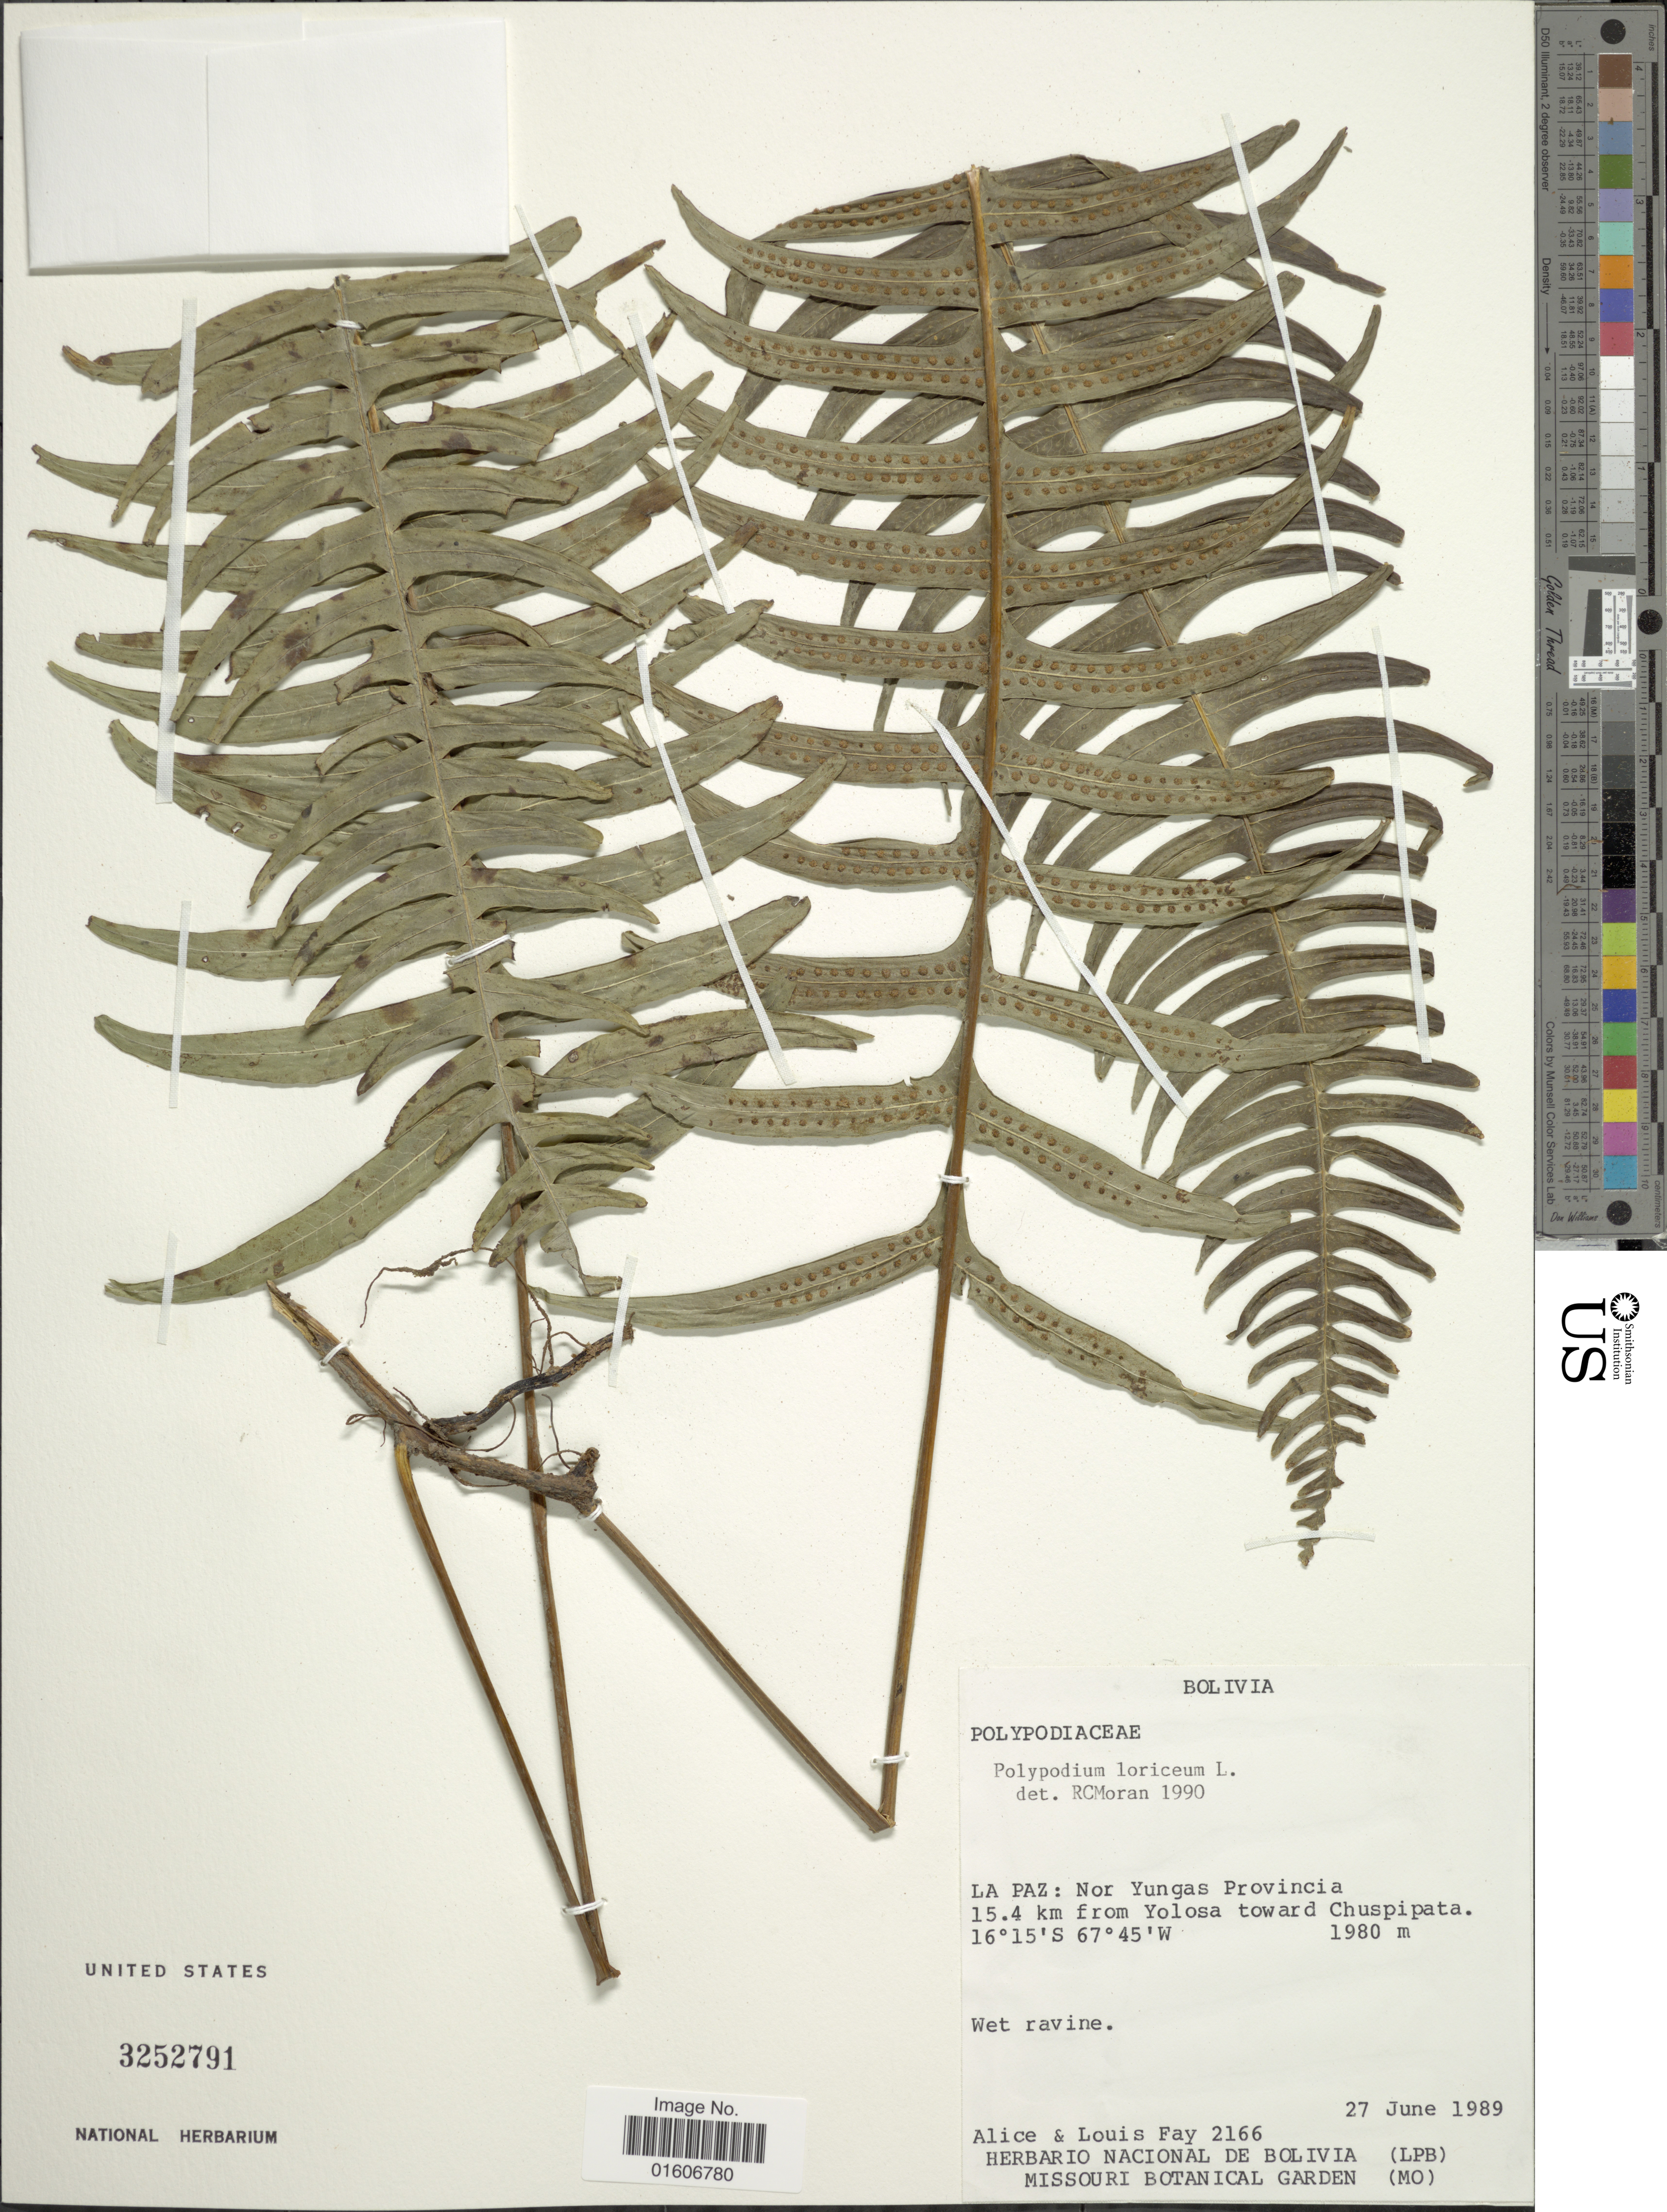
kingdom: Plantae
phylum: Tracheophyta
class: Polypodiopsida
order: Polypodiales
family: Polypodiaceae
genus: Serpocaulon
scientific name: Serpocaulon loriceum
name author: (L.) A.R. Sm.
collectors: A. Fay & L. Fay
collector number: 2166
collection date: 1989-06-27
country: Bolivia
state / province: La Paz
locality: Nor Yungas Provincia, 15.4 km from Yolosa toward Chuspipata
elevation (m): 1980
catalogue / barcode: US 3252791